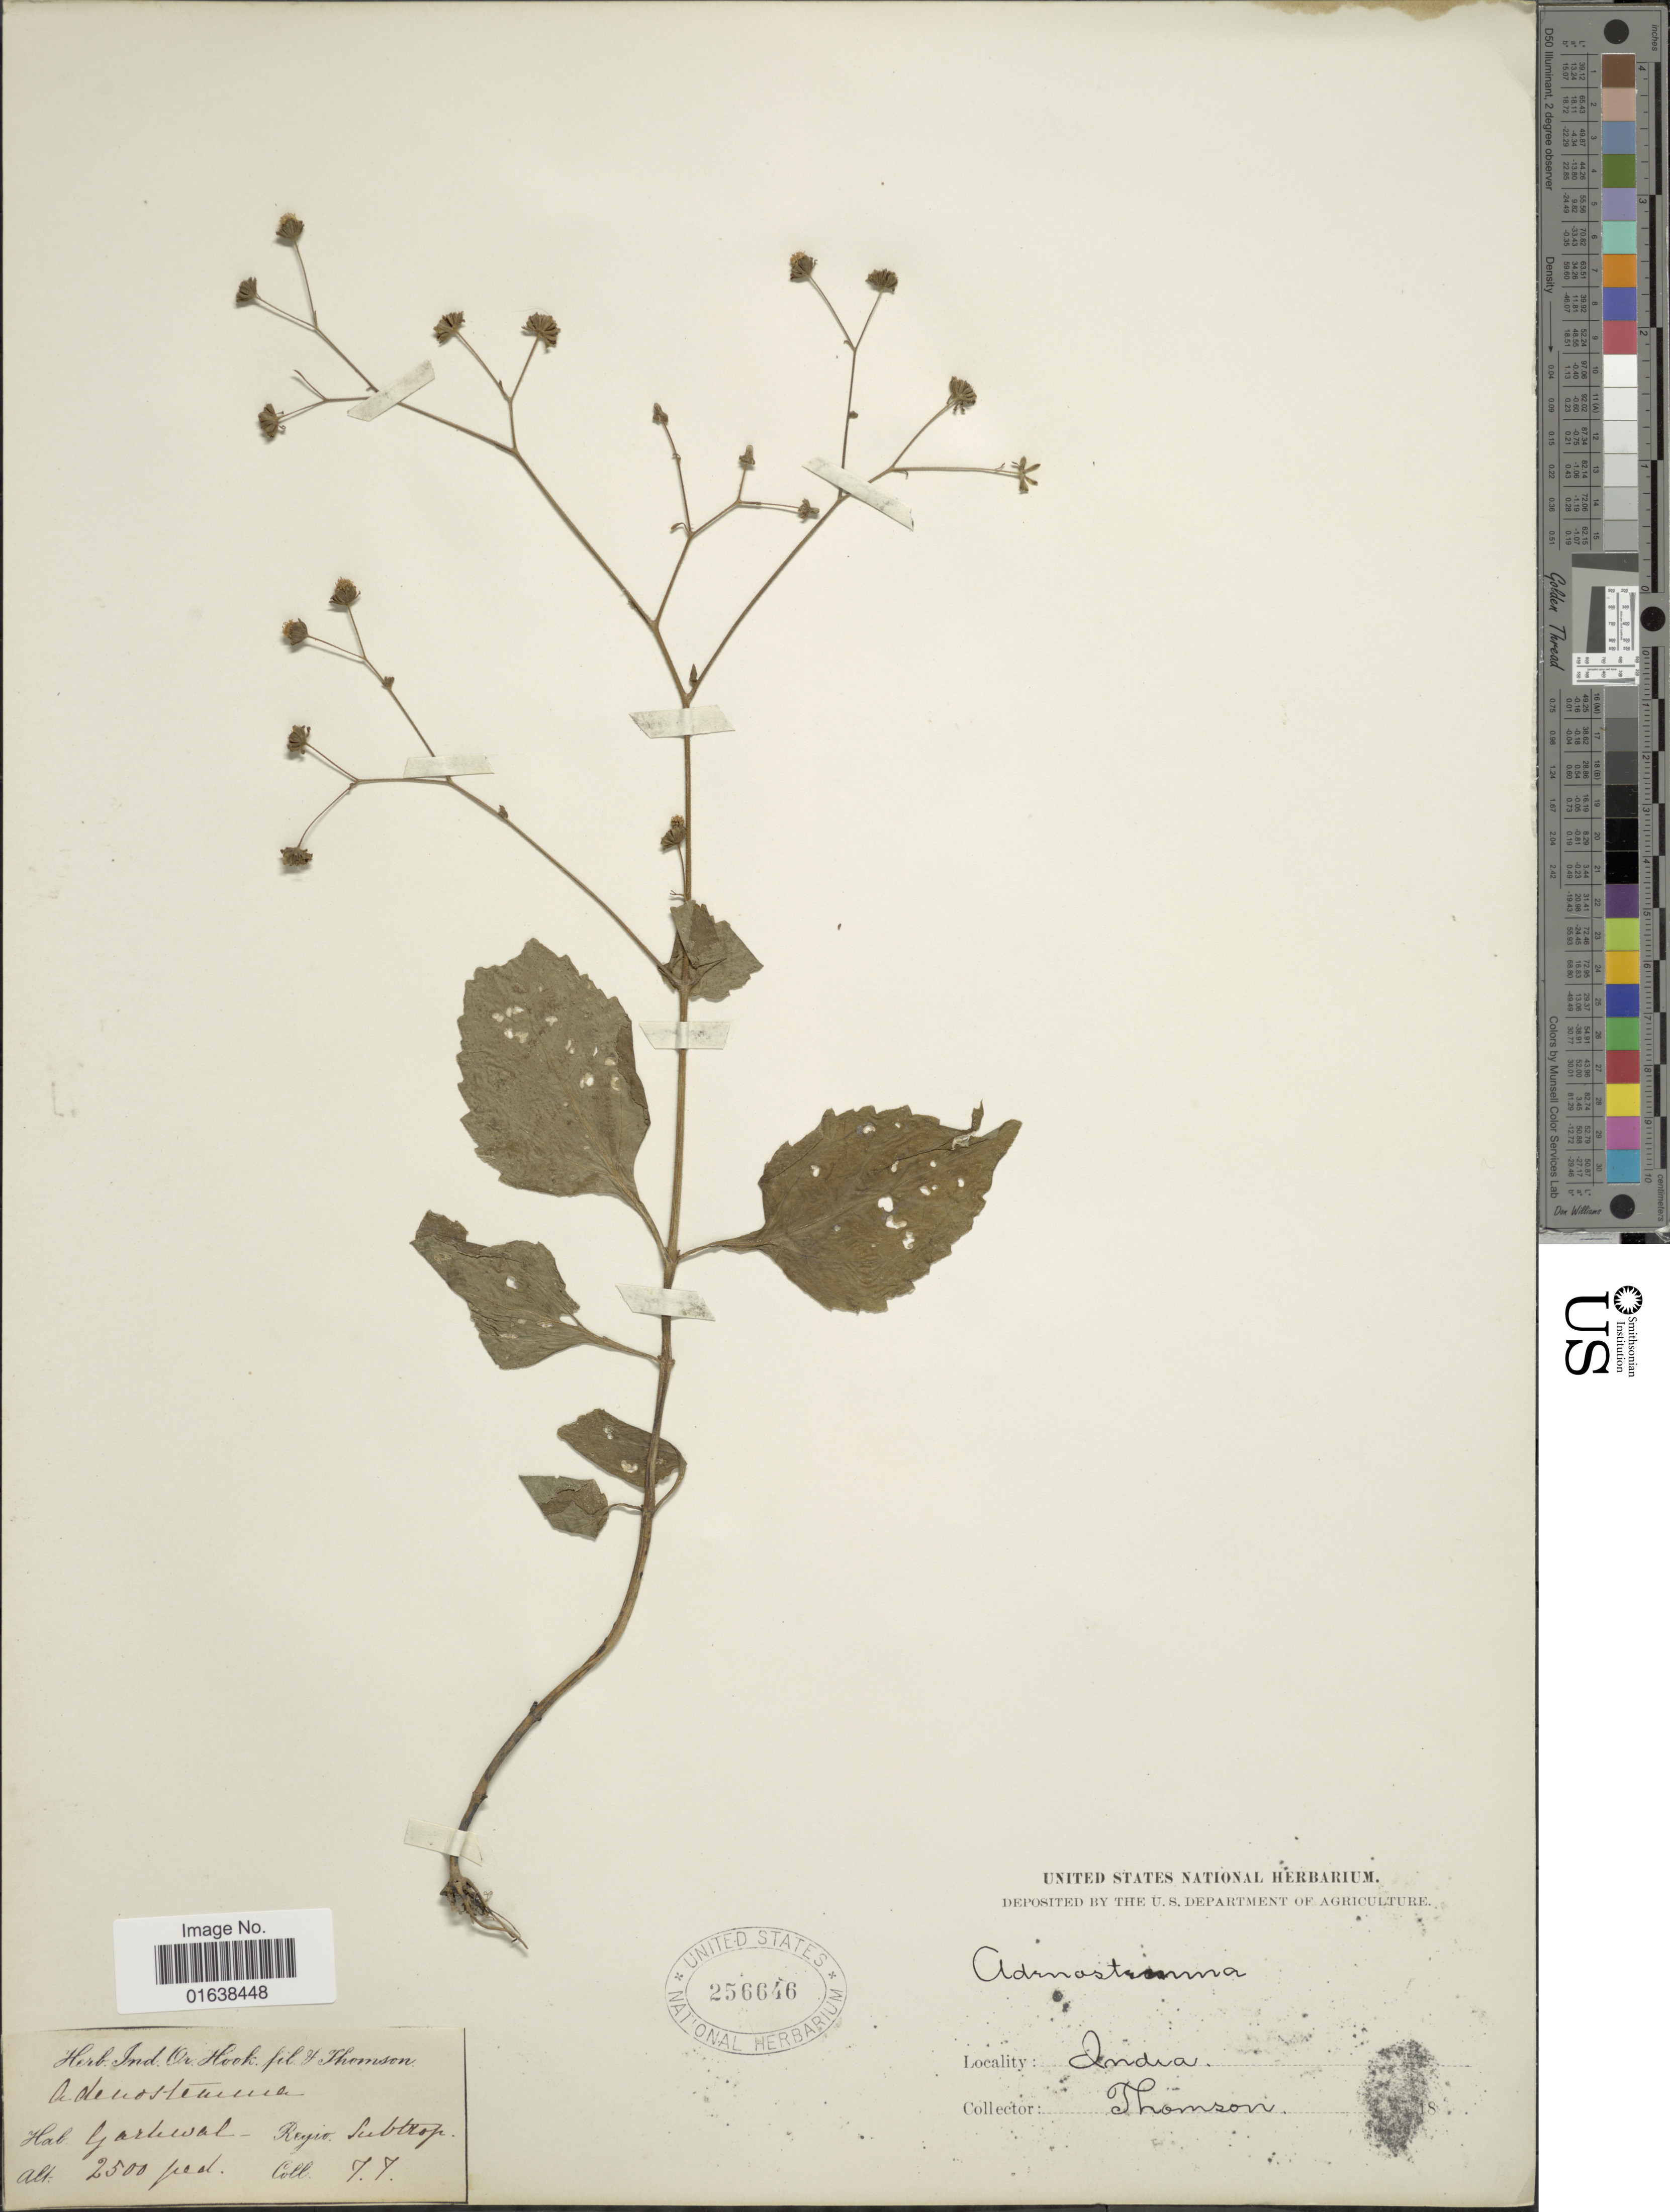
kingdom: Plantae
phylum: Tracheophyta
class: Magnoliopsida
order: Asterales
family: Asteraceae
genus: Adenostemma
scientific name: Adenostemma lavenia var. lavenia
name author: Kuntze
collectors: T. Thomson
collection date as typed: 18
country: India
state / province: Uttarakhand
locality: India., Garhwal. Regio Subtrop.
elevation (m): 762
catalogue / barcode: US 256646